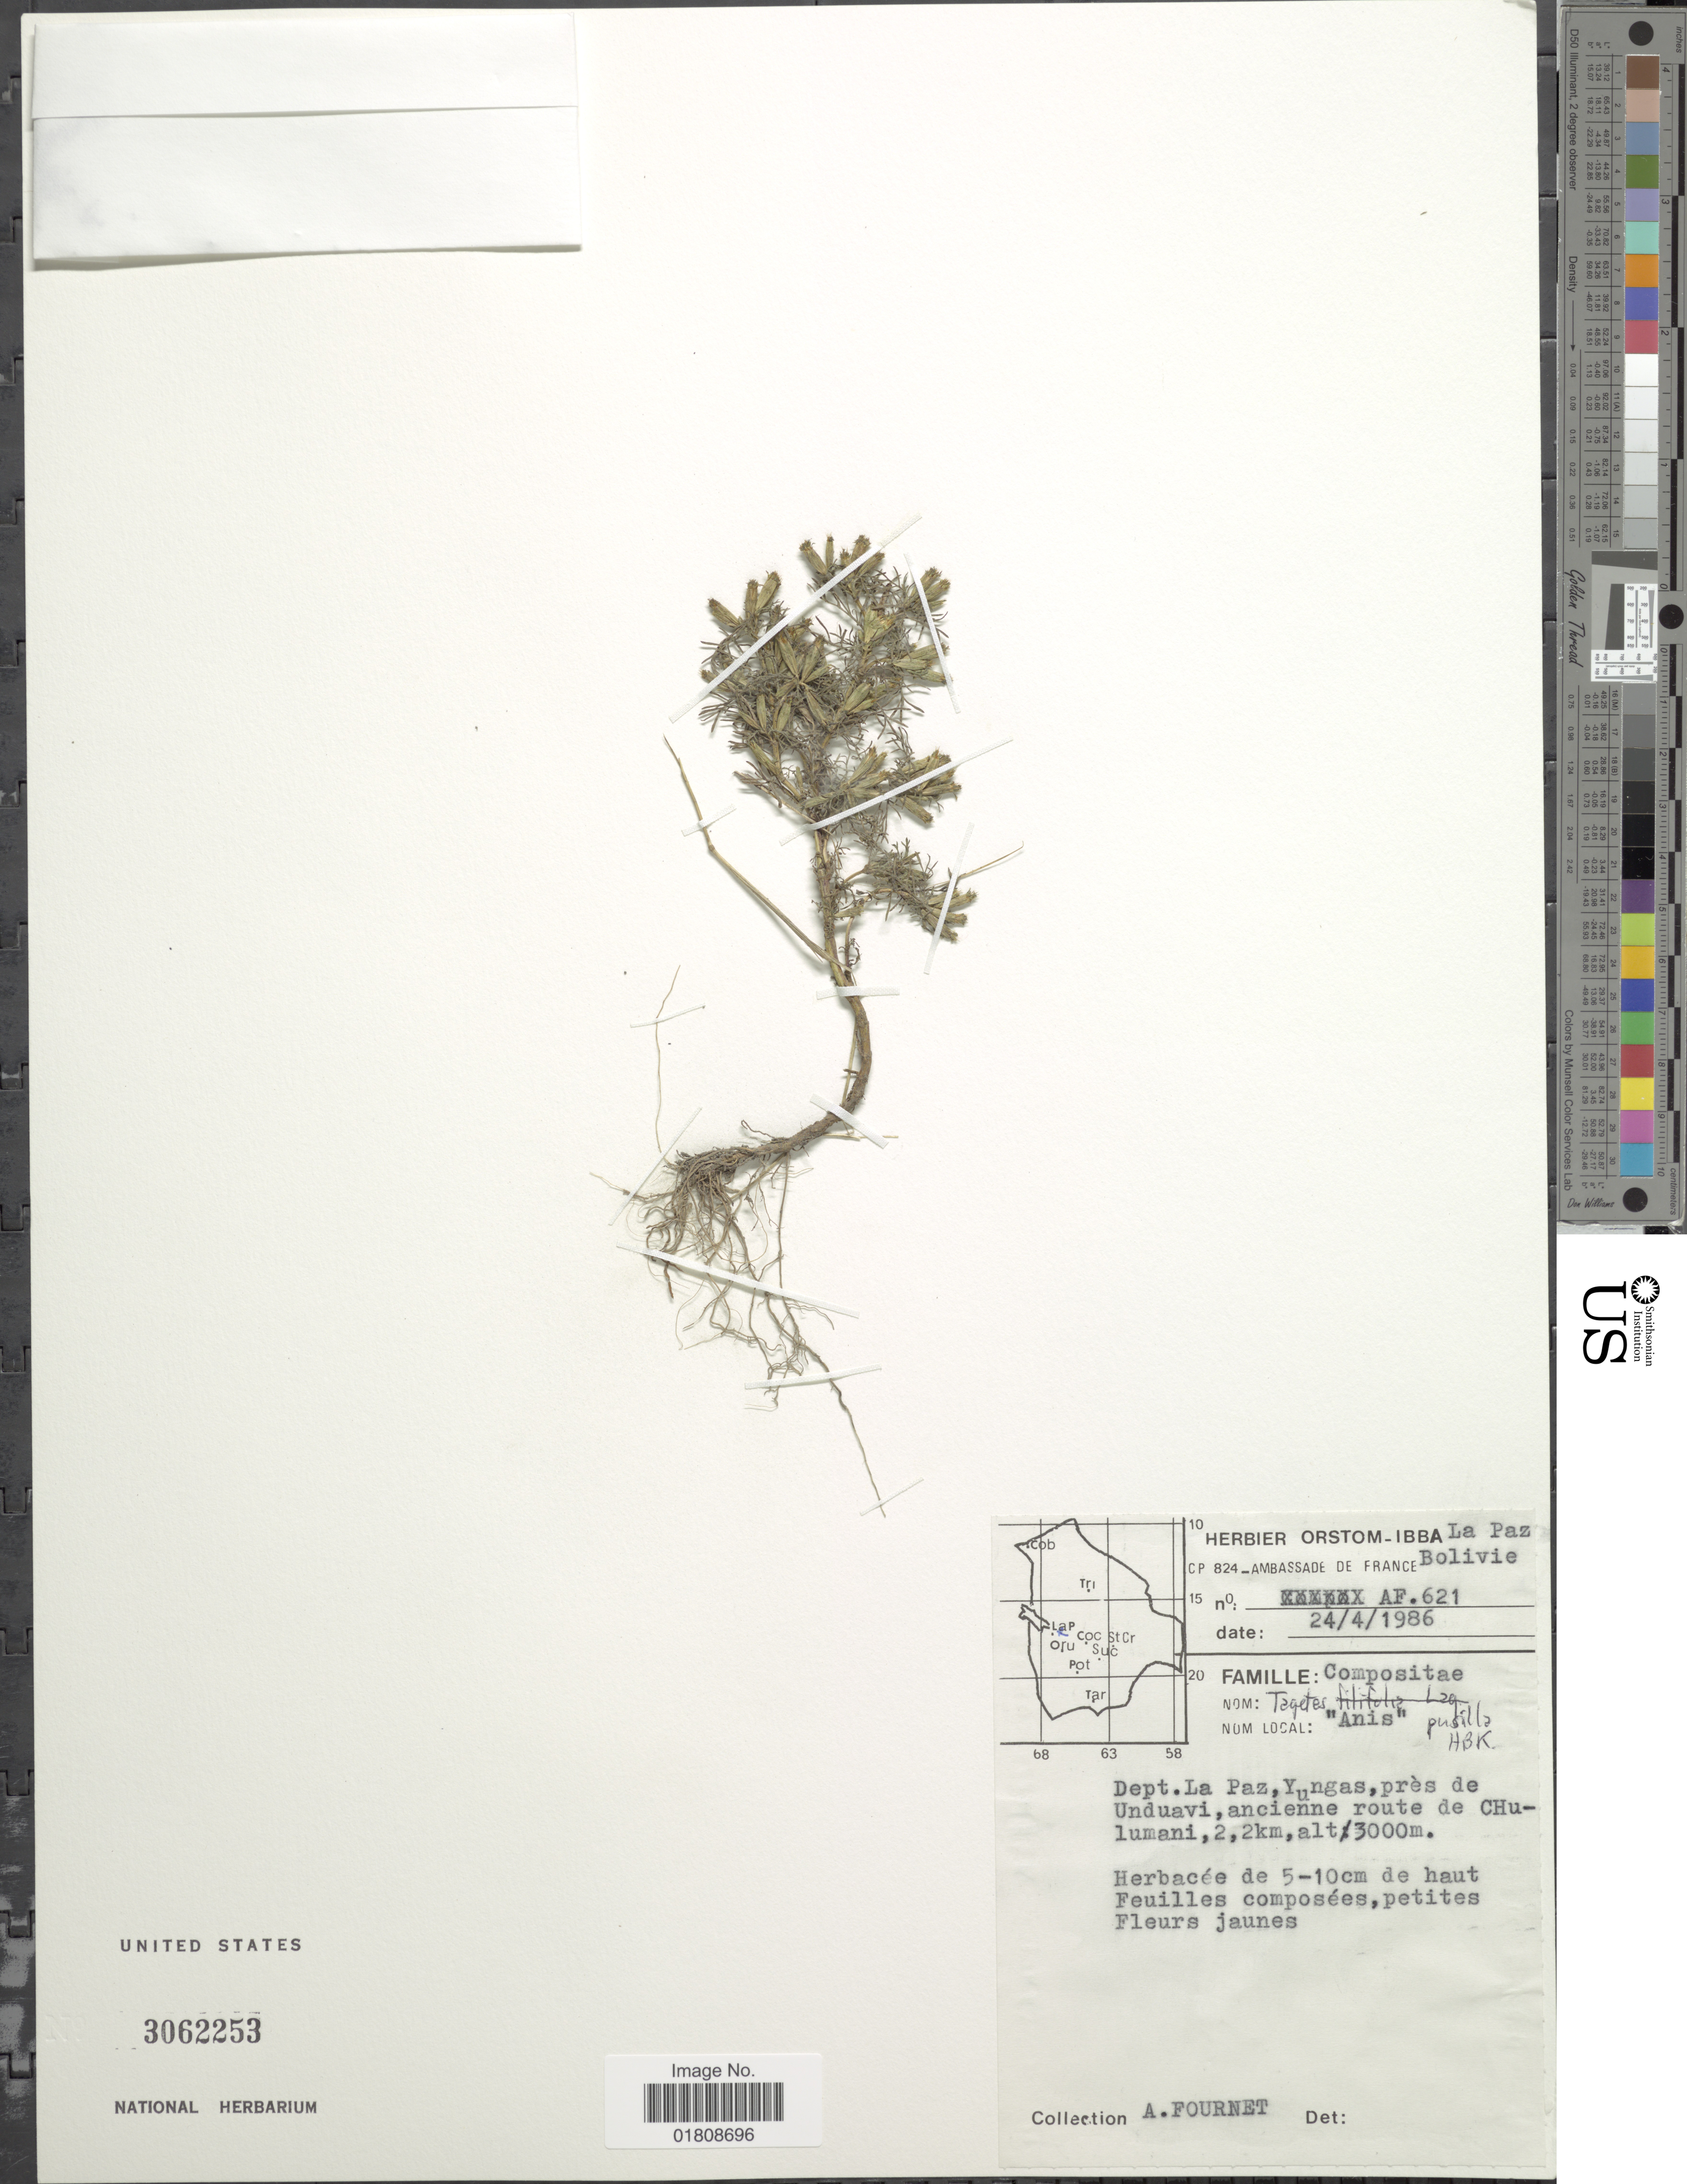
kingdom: Plantae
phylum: Tracheophyta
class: Magnoliopsida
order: Asterales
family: Asteraceae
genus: Tagetes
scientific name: Tagetes filifolia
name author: Lag.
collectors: A. Fournet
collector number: AF621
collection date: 1986-04-24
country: Bolivia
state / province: La Paz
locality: Dept. La Paz, Yungas, pres de Unduavi, ancienne route de Chulumani, 2, 2 km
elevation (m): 3000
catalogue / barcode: US 3062253